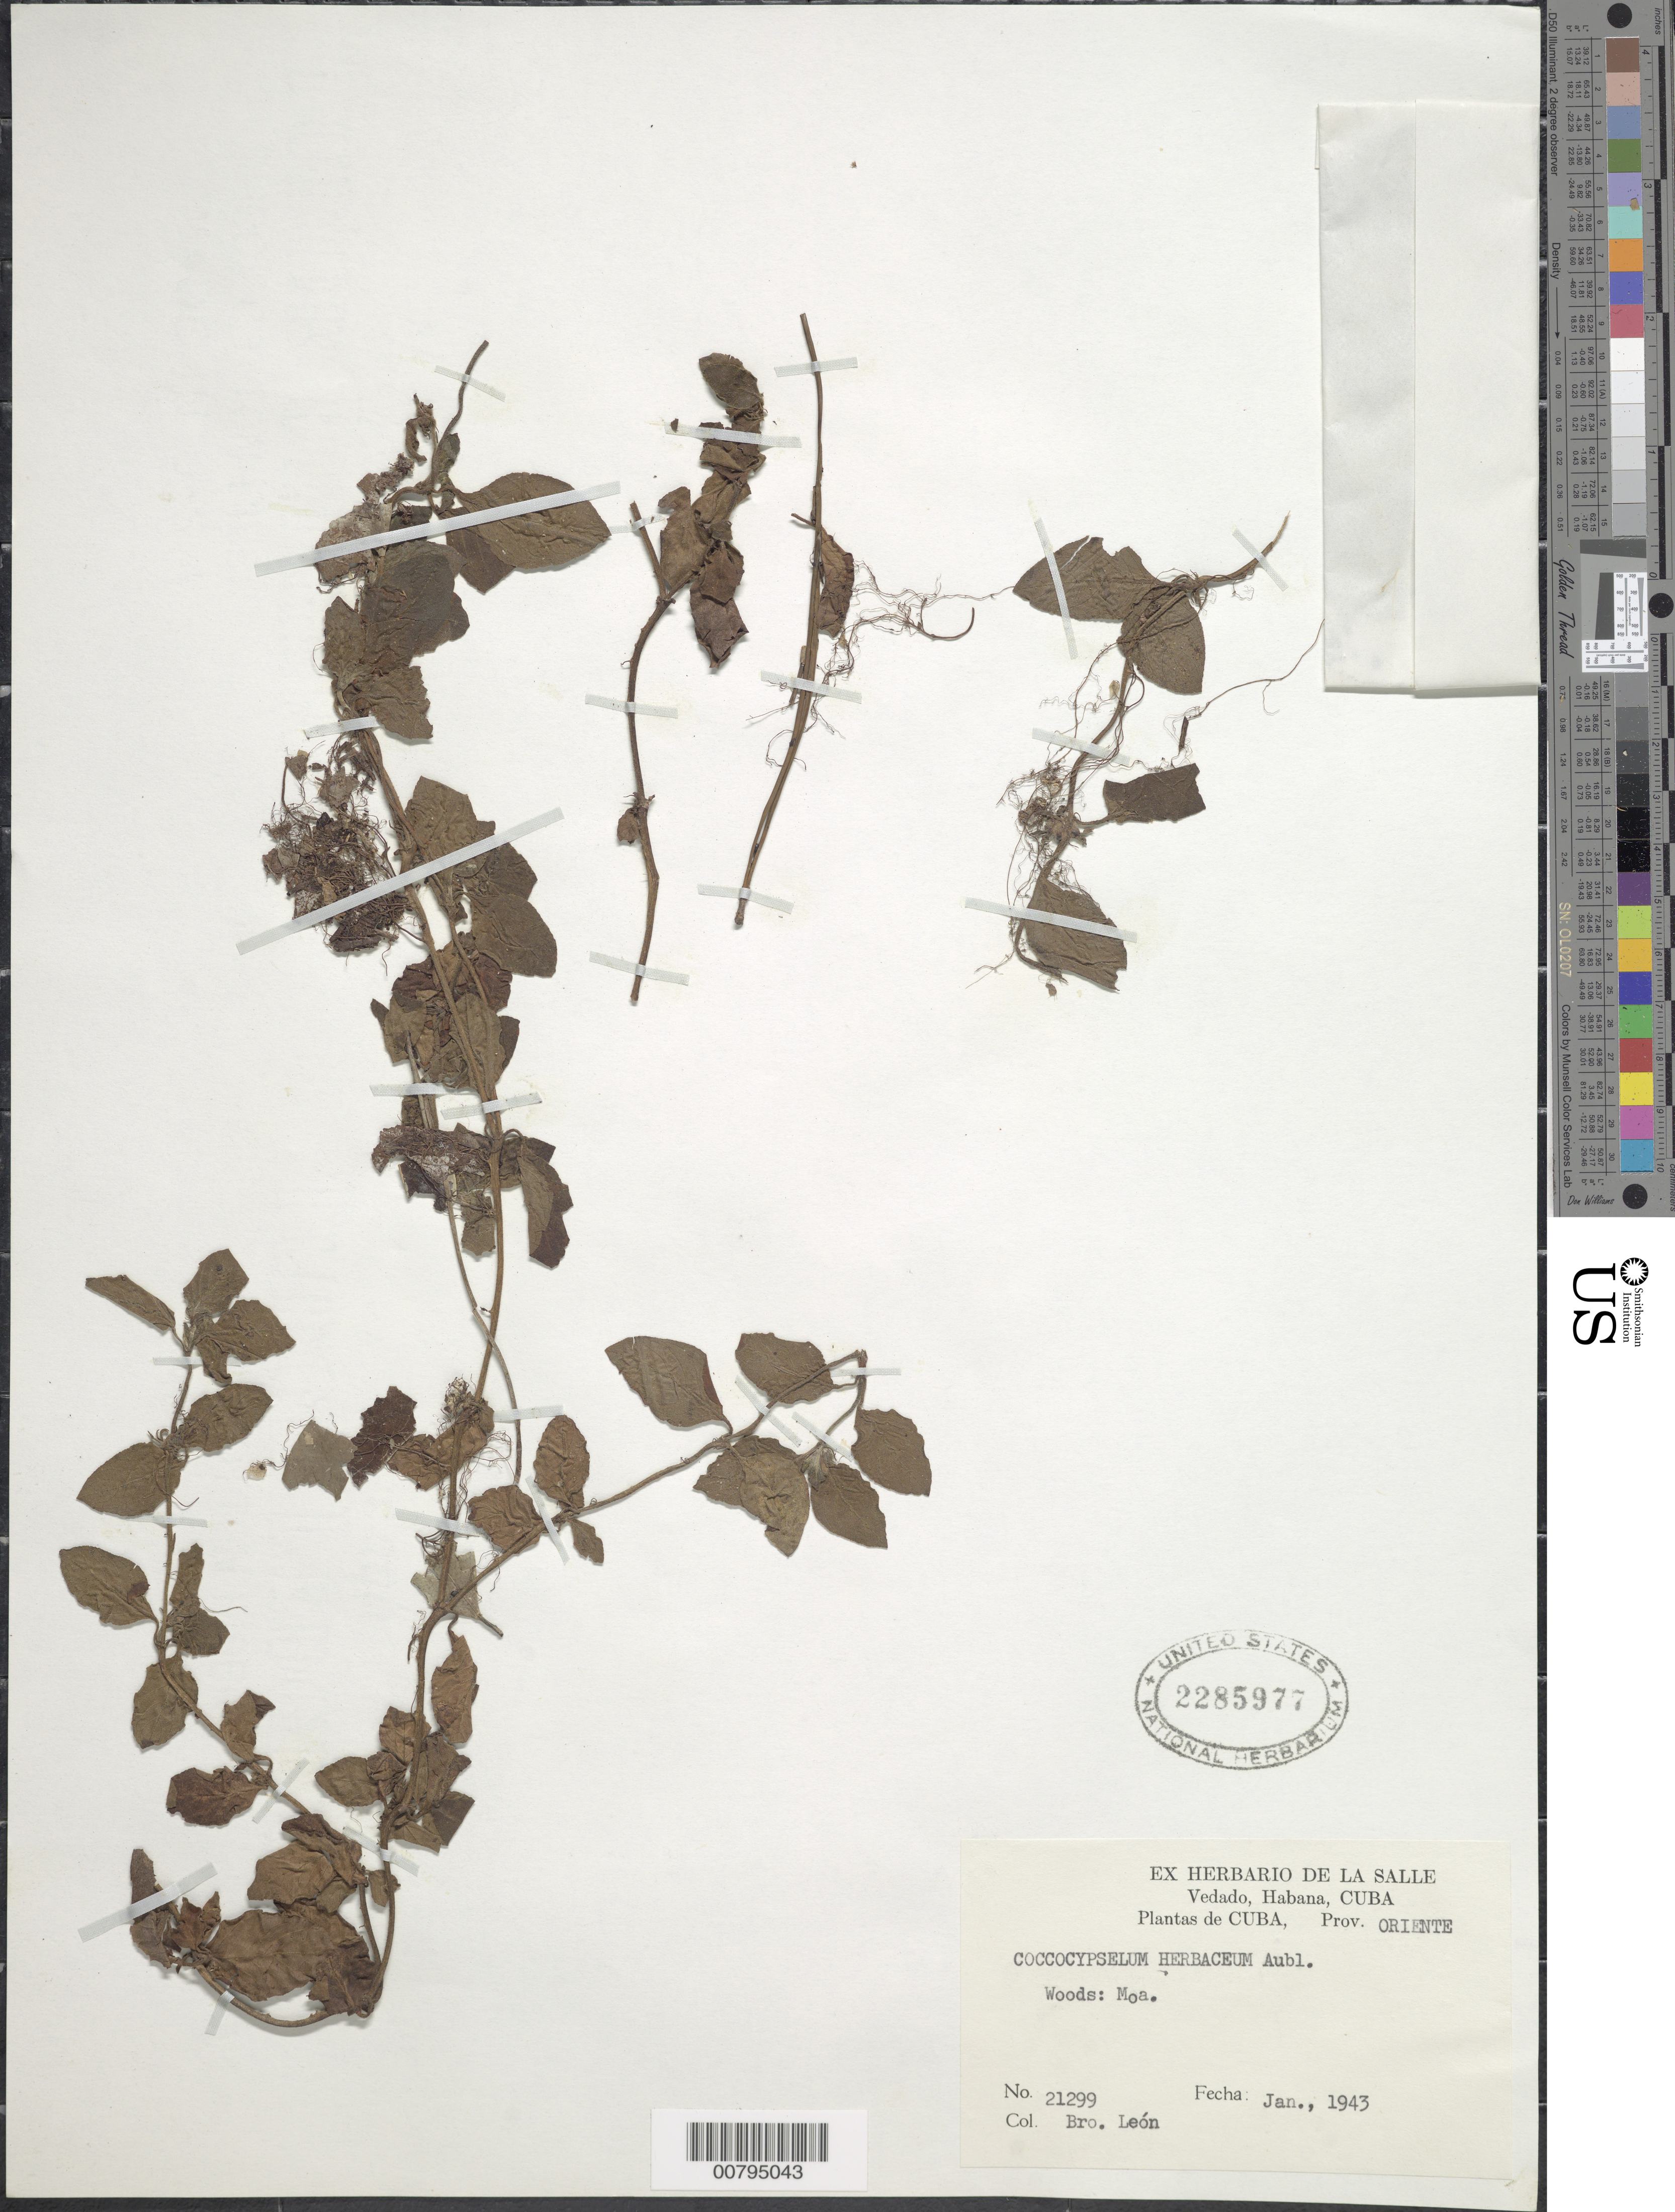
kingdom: Plantae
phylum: Tracheophyta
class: Magnoliopsida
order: Gentianales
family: Rubiaceae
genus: Coccocypselum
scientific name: Coccocypselum repens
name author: Sw.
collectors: Bro. León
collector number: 21299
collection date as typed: Jan 1943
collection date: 1943-01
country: Cuba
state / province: Oriente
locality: Moa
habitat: Woods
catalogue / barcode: US 2285977